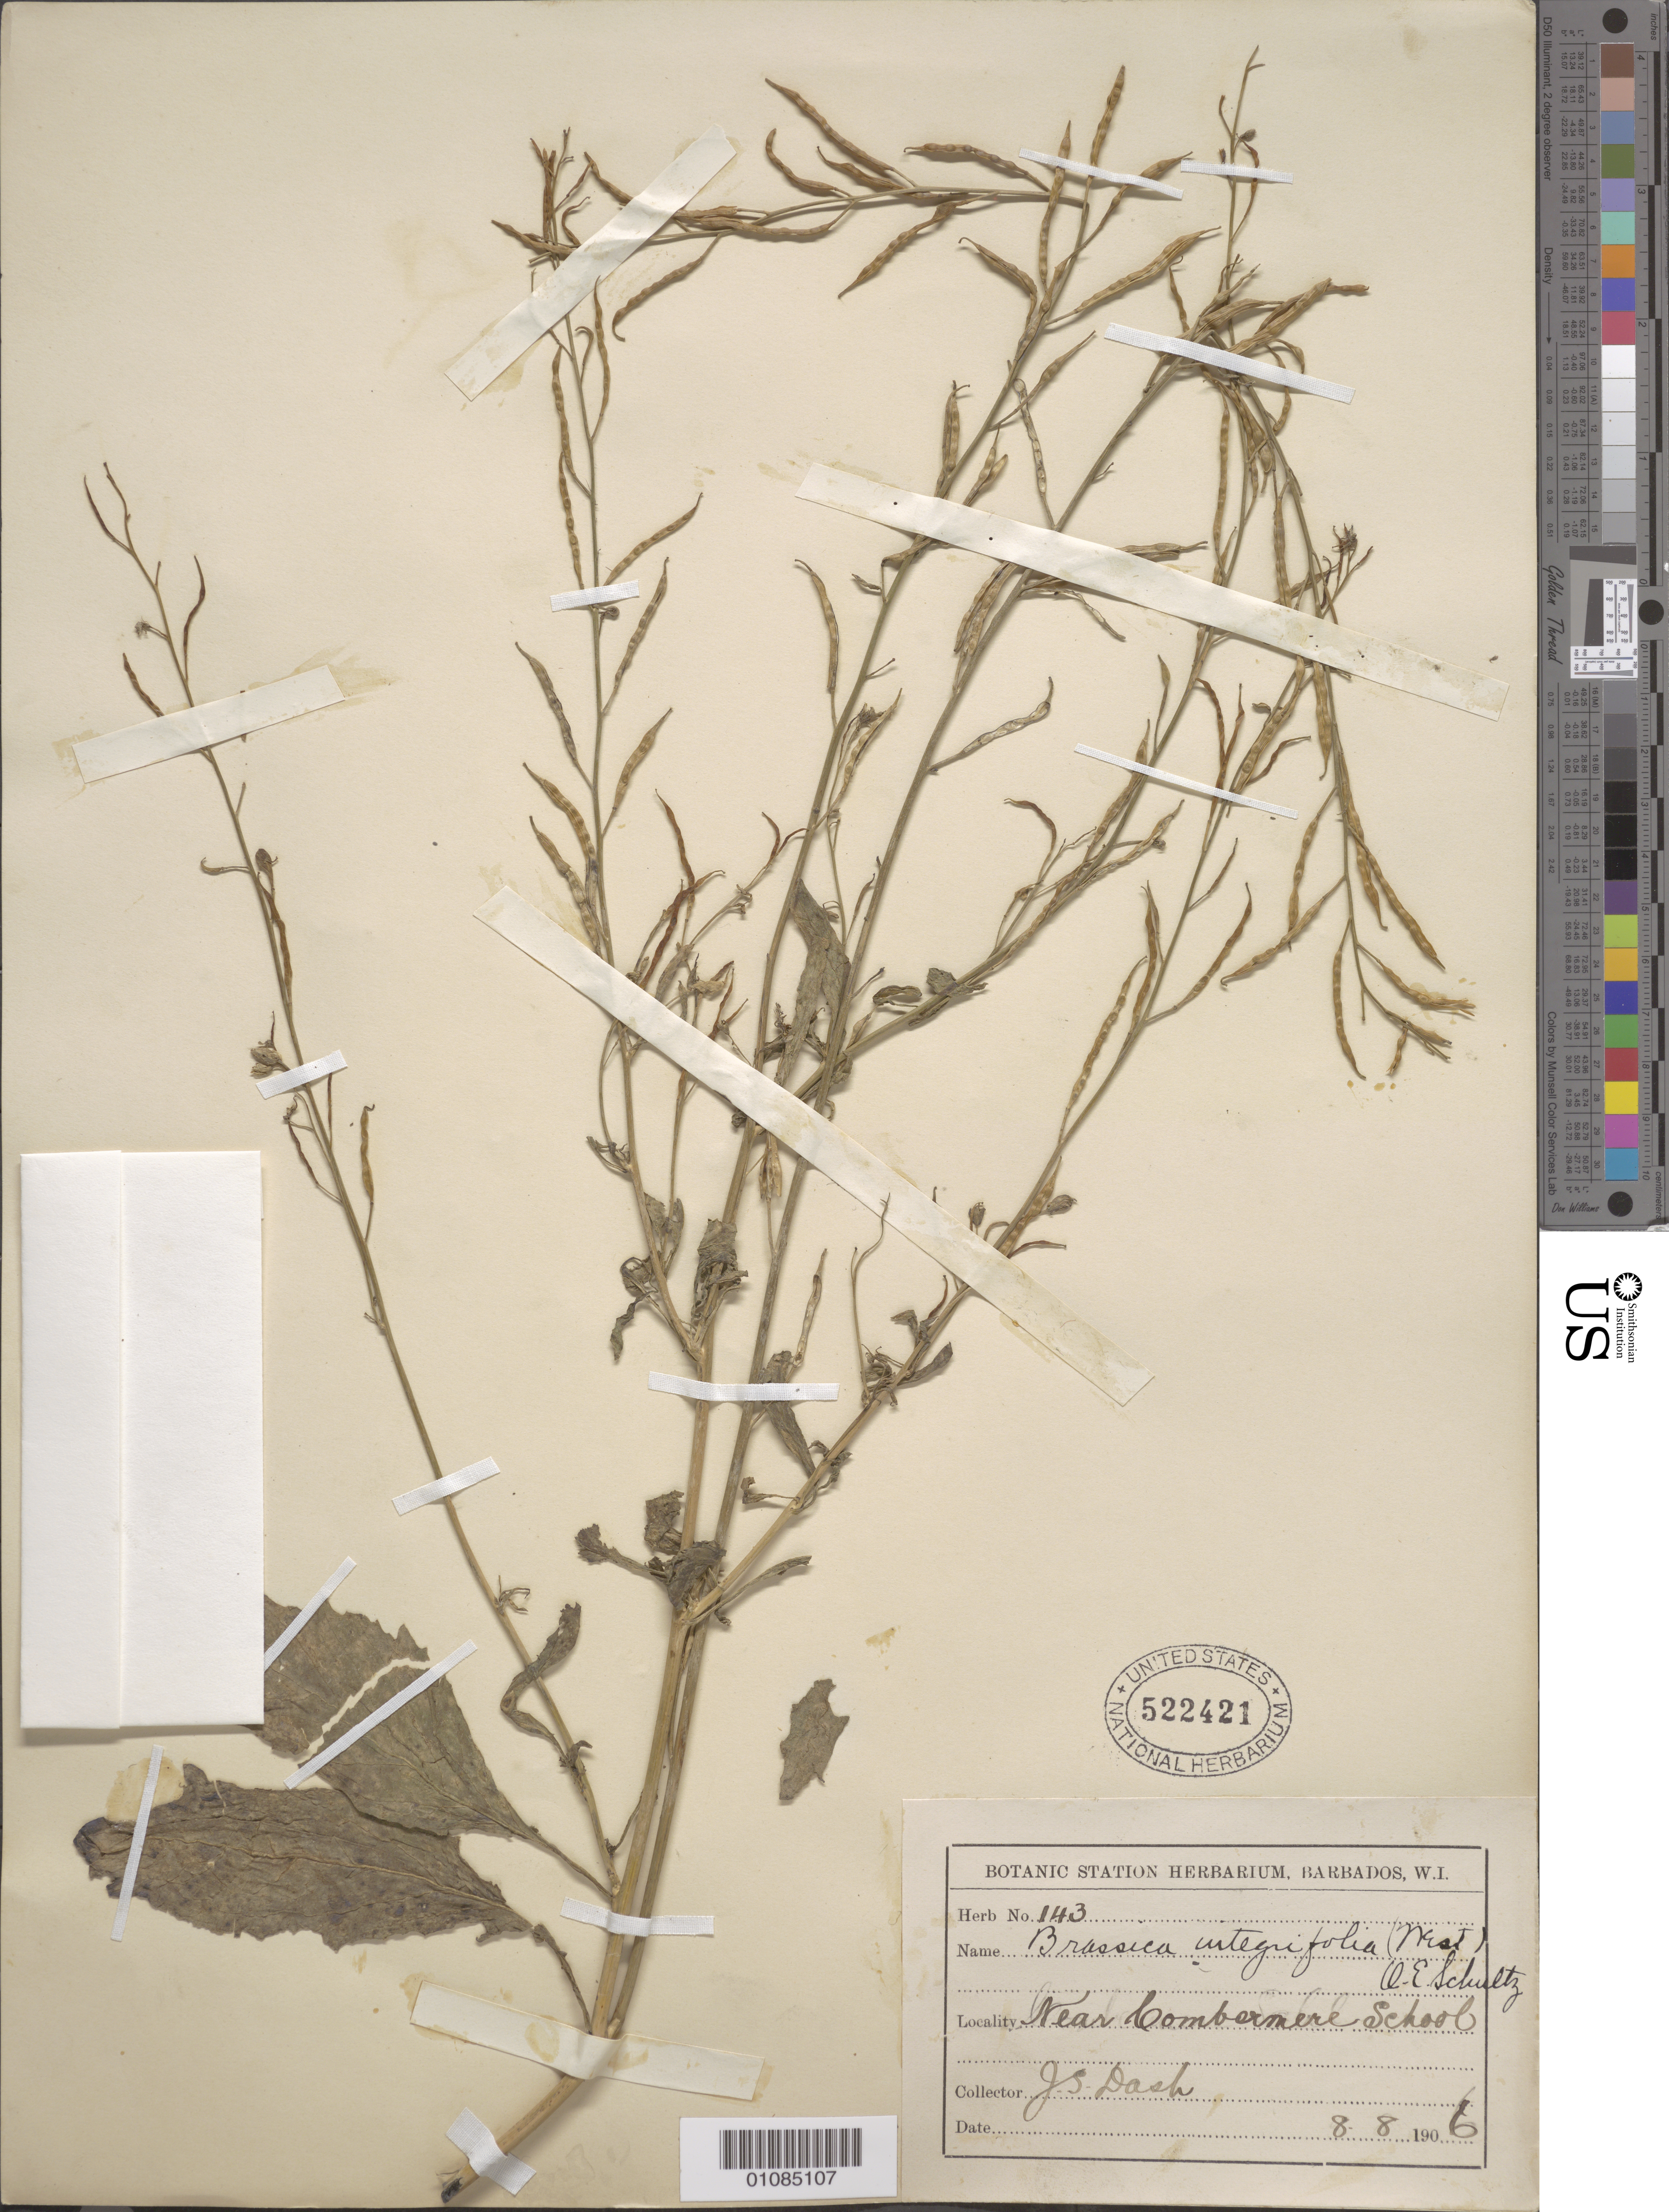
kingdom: Plantae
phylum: Tracheophyta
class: Magnoliopsida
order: Brassicales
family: Brassicaceae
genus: Brassica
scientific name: Brassica integrifolia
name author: (H. West) O.E. Schulz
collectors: J. Dash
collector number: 143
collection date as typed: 08 Aug 1906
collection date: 1906-08-08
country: Barbados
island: Barbados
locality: Near Combermere (?) school.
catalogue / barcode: US 522421